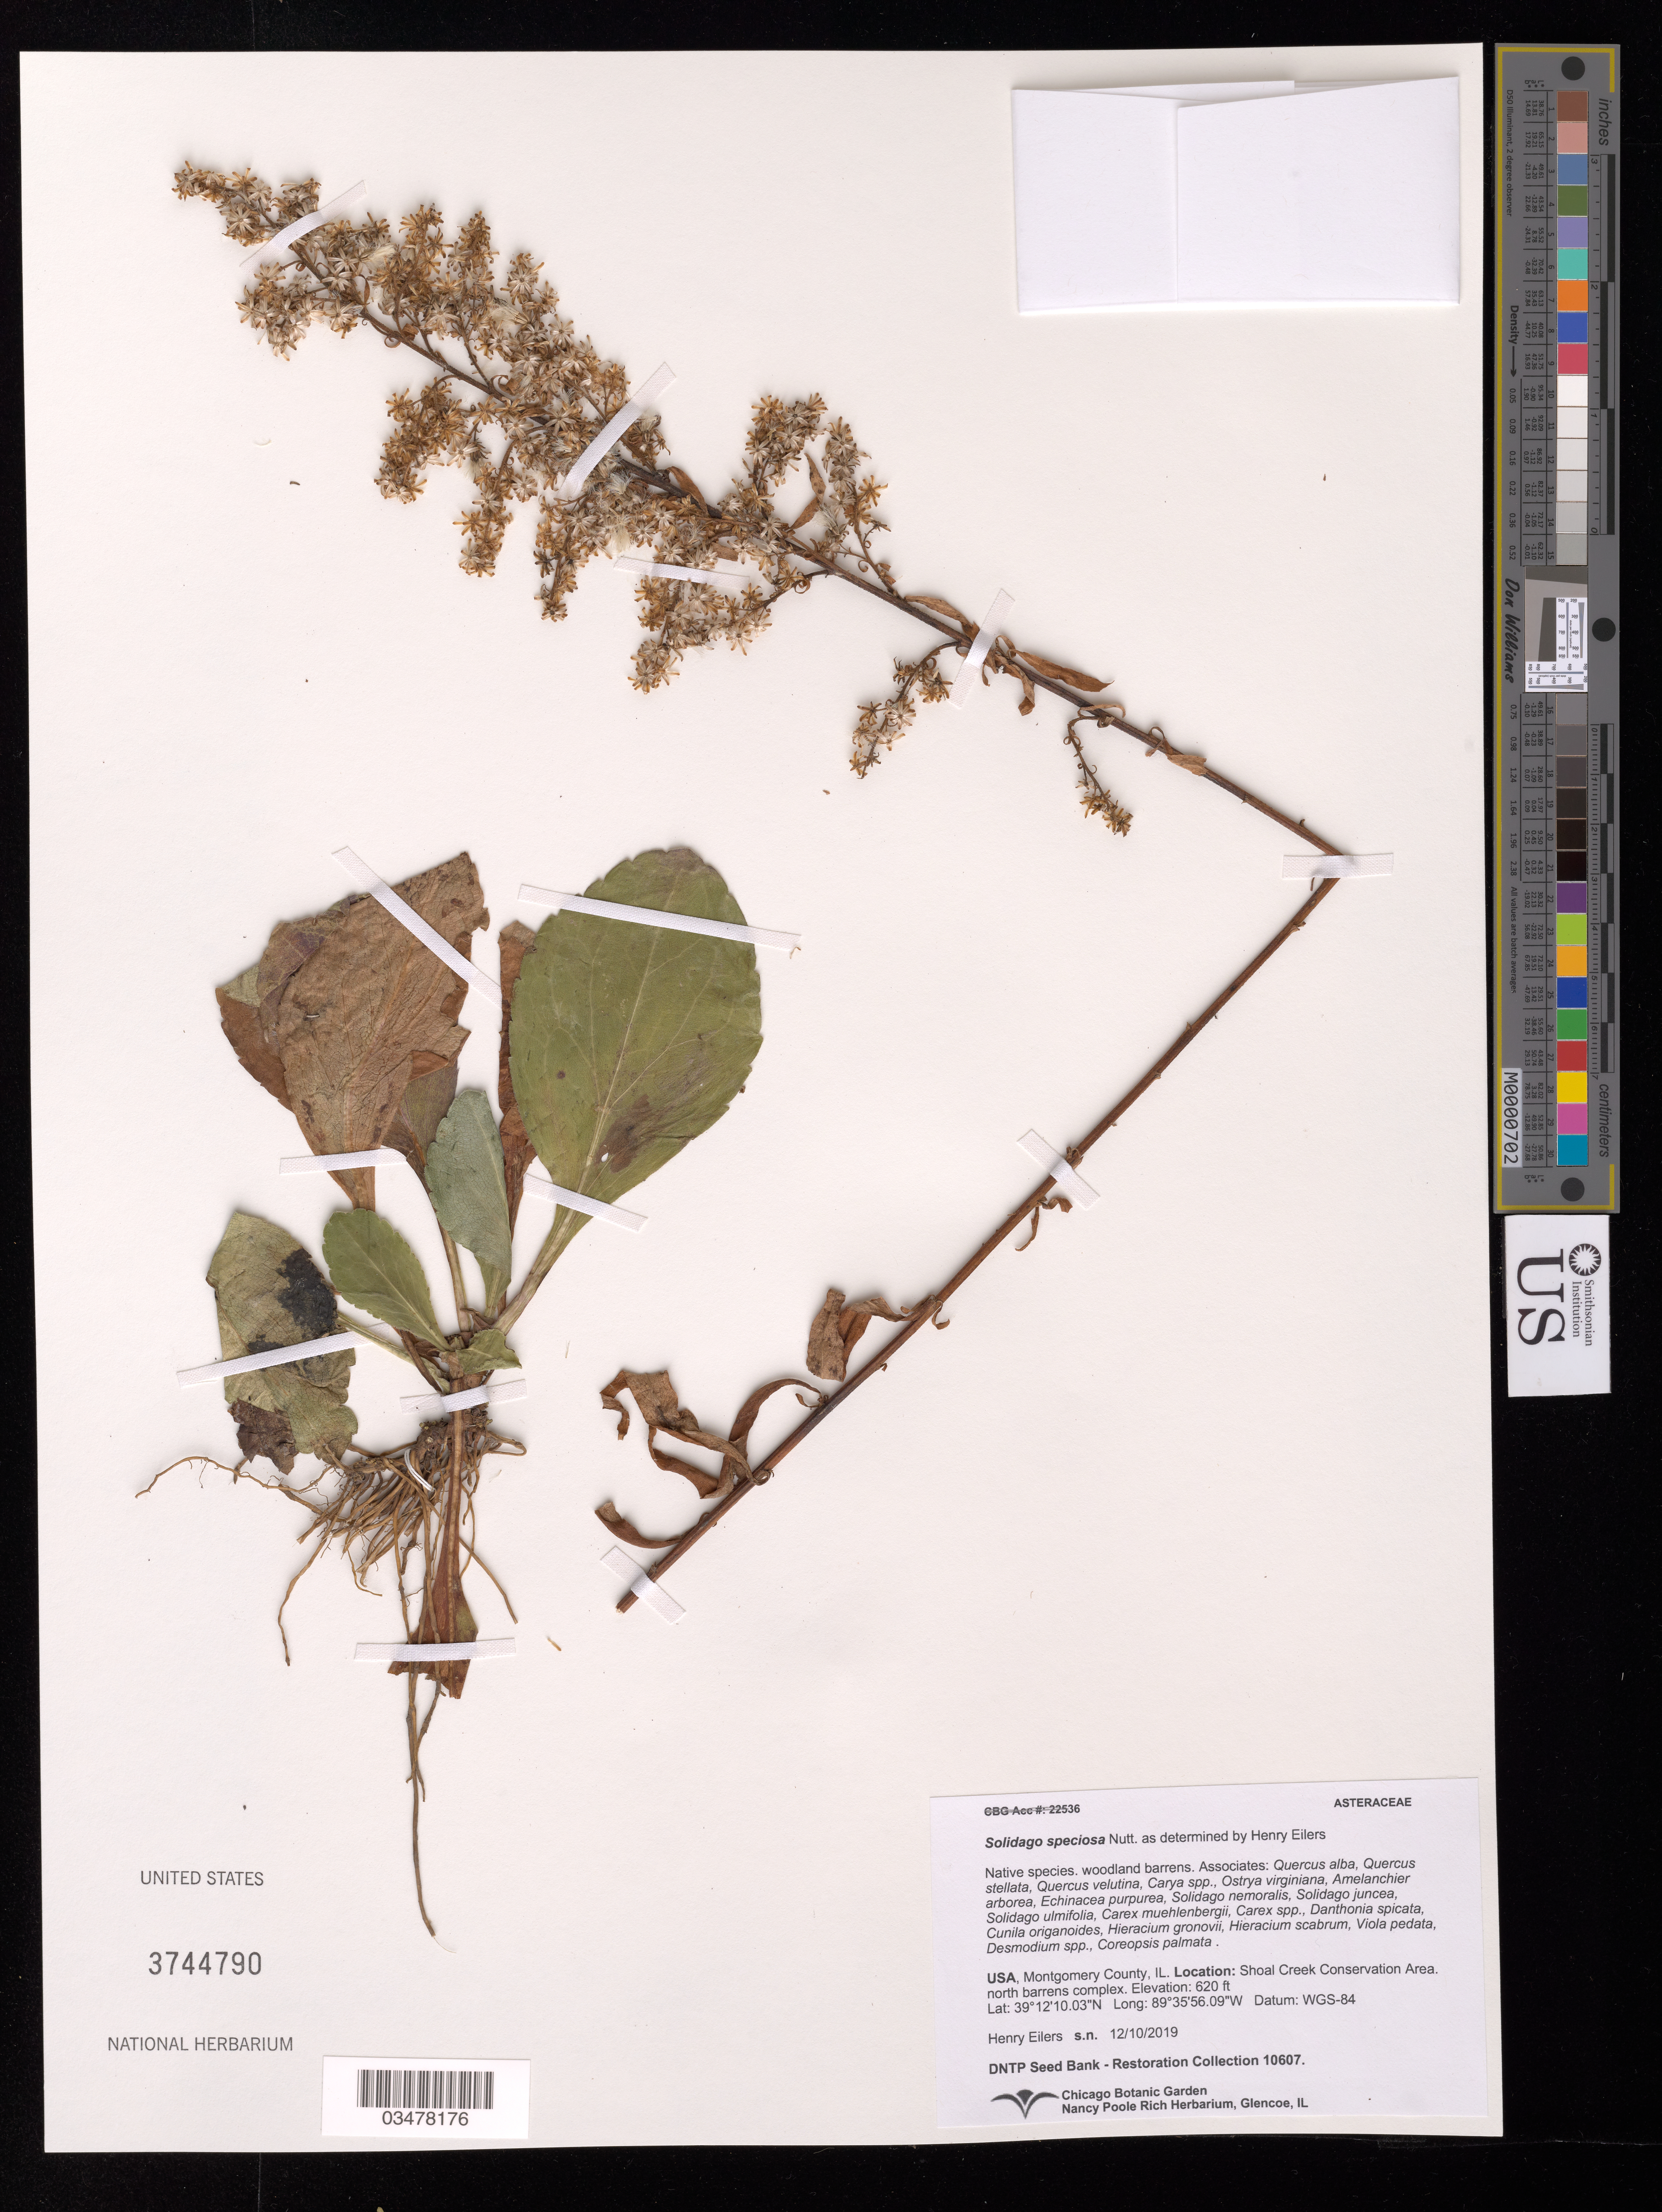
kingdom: Plantae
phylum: Tracheophyta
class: Magnoliopsida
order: Asterales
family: Asteraceae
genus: Solidago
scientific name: Solidago speciosa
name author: Nutt.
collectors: H. Eilers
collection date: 2019-12-10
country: United States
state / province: Illinois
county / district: Montgomery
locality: Shoal Creek Conservation Area, north barrens complex.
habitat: Woodland barrens. With Quercus alba, Carya sp., Solidago nemoralis, Carex sp., Viola pedata, etc.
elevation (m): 189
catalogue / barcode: US 3744790